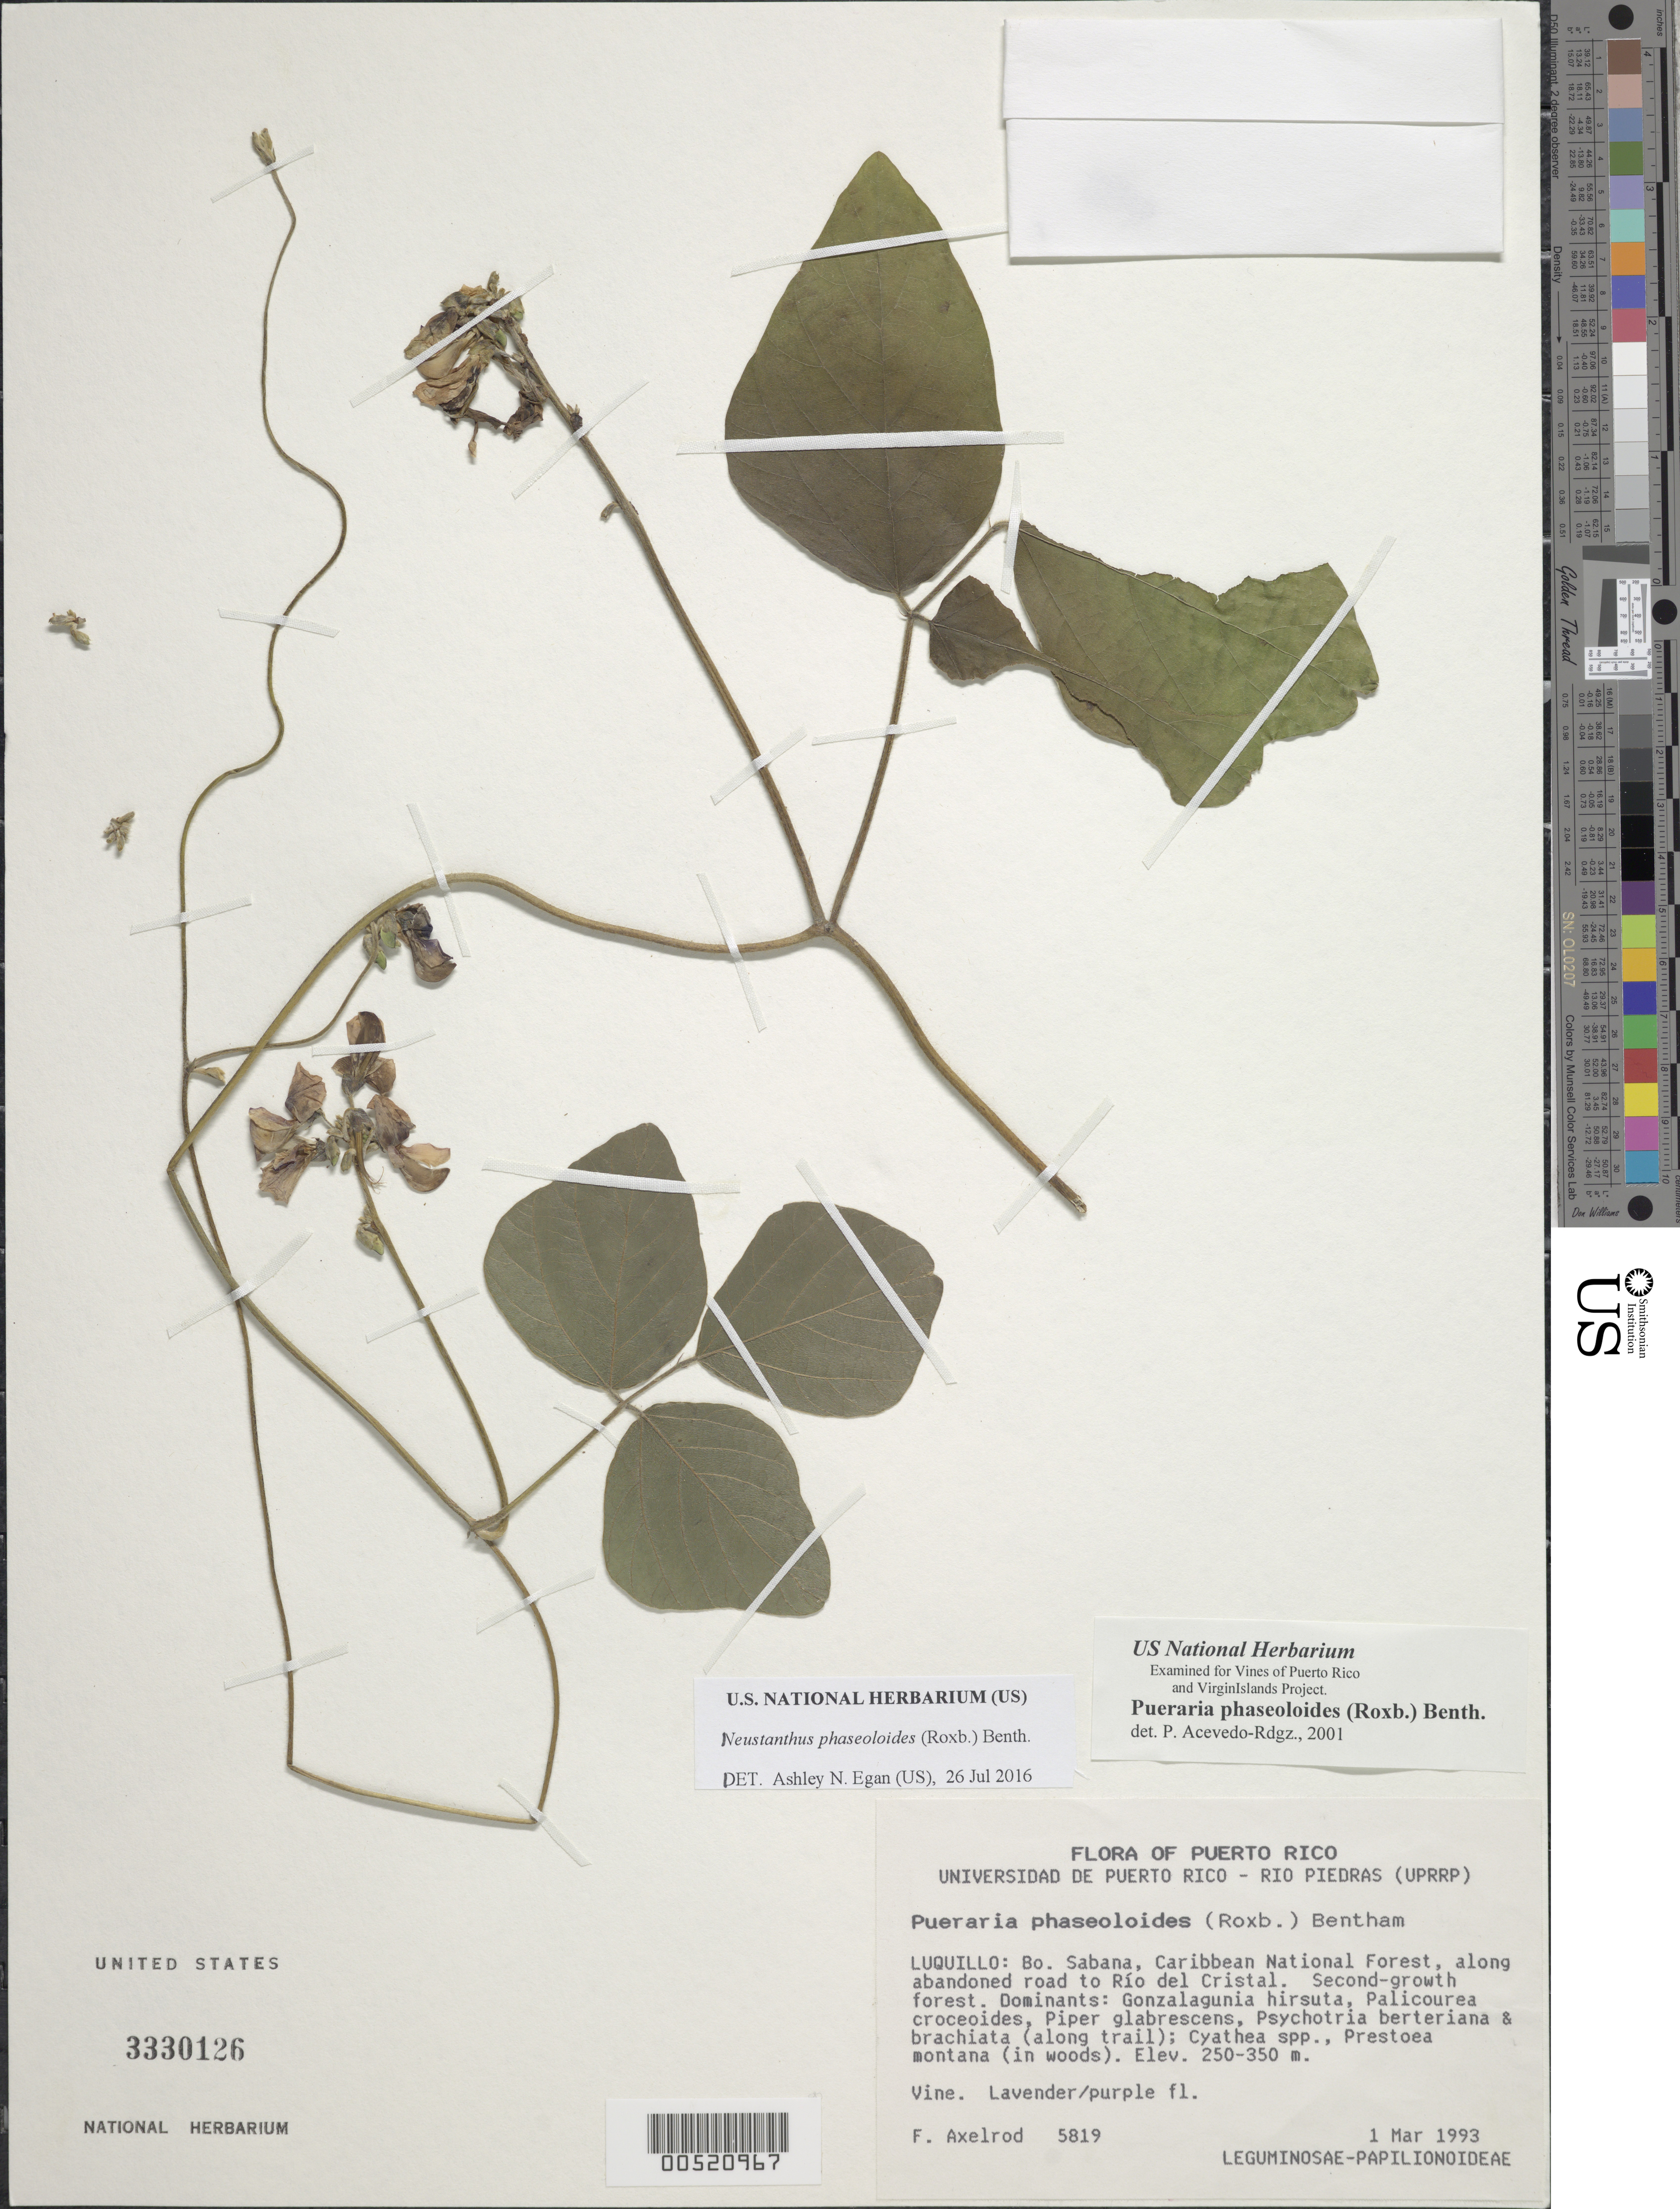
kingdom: Plantae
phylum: Tracheophyta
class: Magnoliopsida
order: Fabales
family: Fabaceae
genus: Neustanthus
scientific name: Neustanthus phaseoloides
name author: (Roxb.) Benth.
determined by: Egan, Ashley N., (US), Smithsonian Institution - National Museum of Natural History (UNITED STATES)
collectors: F. S. Axelrod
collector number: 5819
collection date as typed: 01 Mar 1993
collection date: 1993-03-01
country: Puerto Rico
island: Greater Antilles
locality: Luquillo: Bo. Sabana, Caribbean Natl. Forest, along abandoned road to Río del Cristal.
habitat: Second-growth forest.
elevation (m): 250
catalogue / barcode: US 3330126